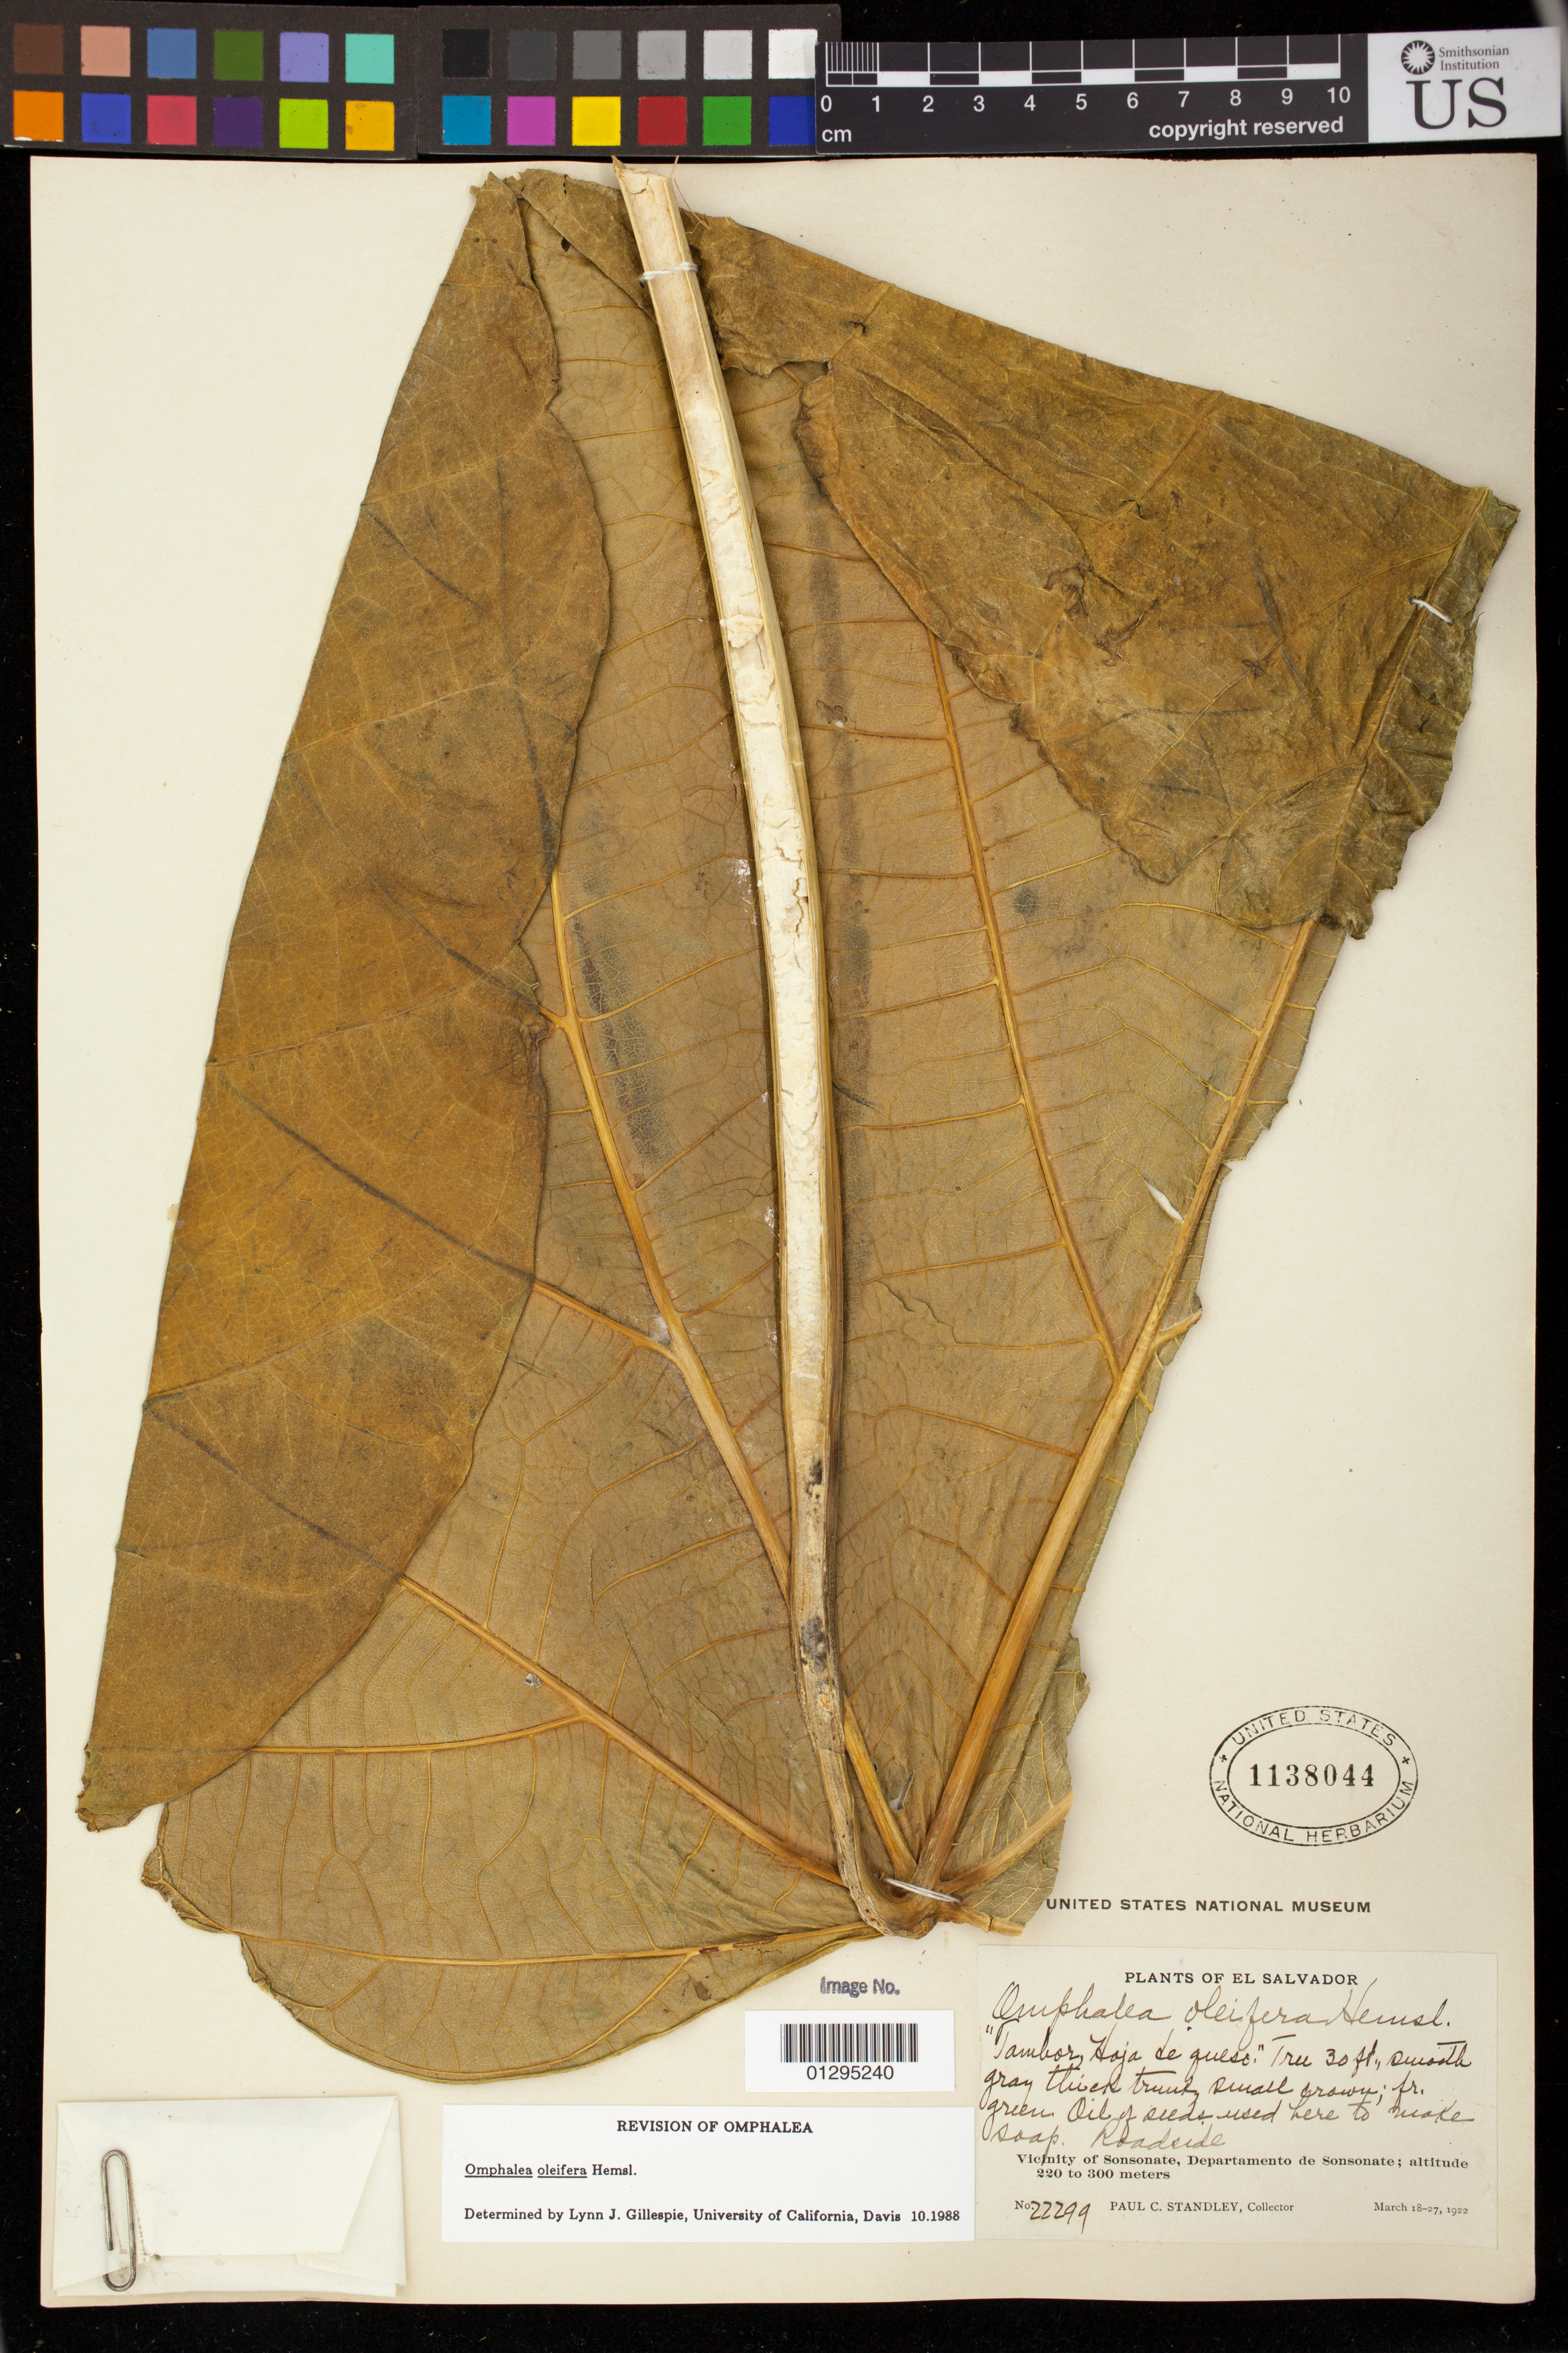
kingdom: Plantae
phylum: Tracheophyta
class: Magnoliopsida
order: Malpighiales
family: Euphorbiaceae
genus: Omphalea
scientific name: Omphalea oleifera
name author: Hemsl.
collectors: P. C. Standley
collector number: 22299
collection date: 1922-03-18/1922-03-27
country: El Salvador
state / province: Sonsonate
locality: Vicinity of Sonsonate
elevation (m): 220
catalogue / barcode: US 1138044